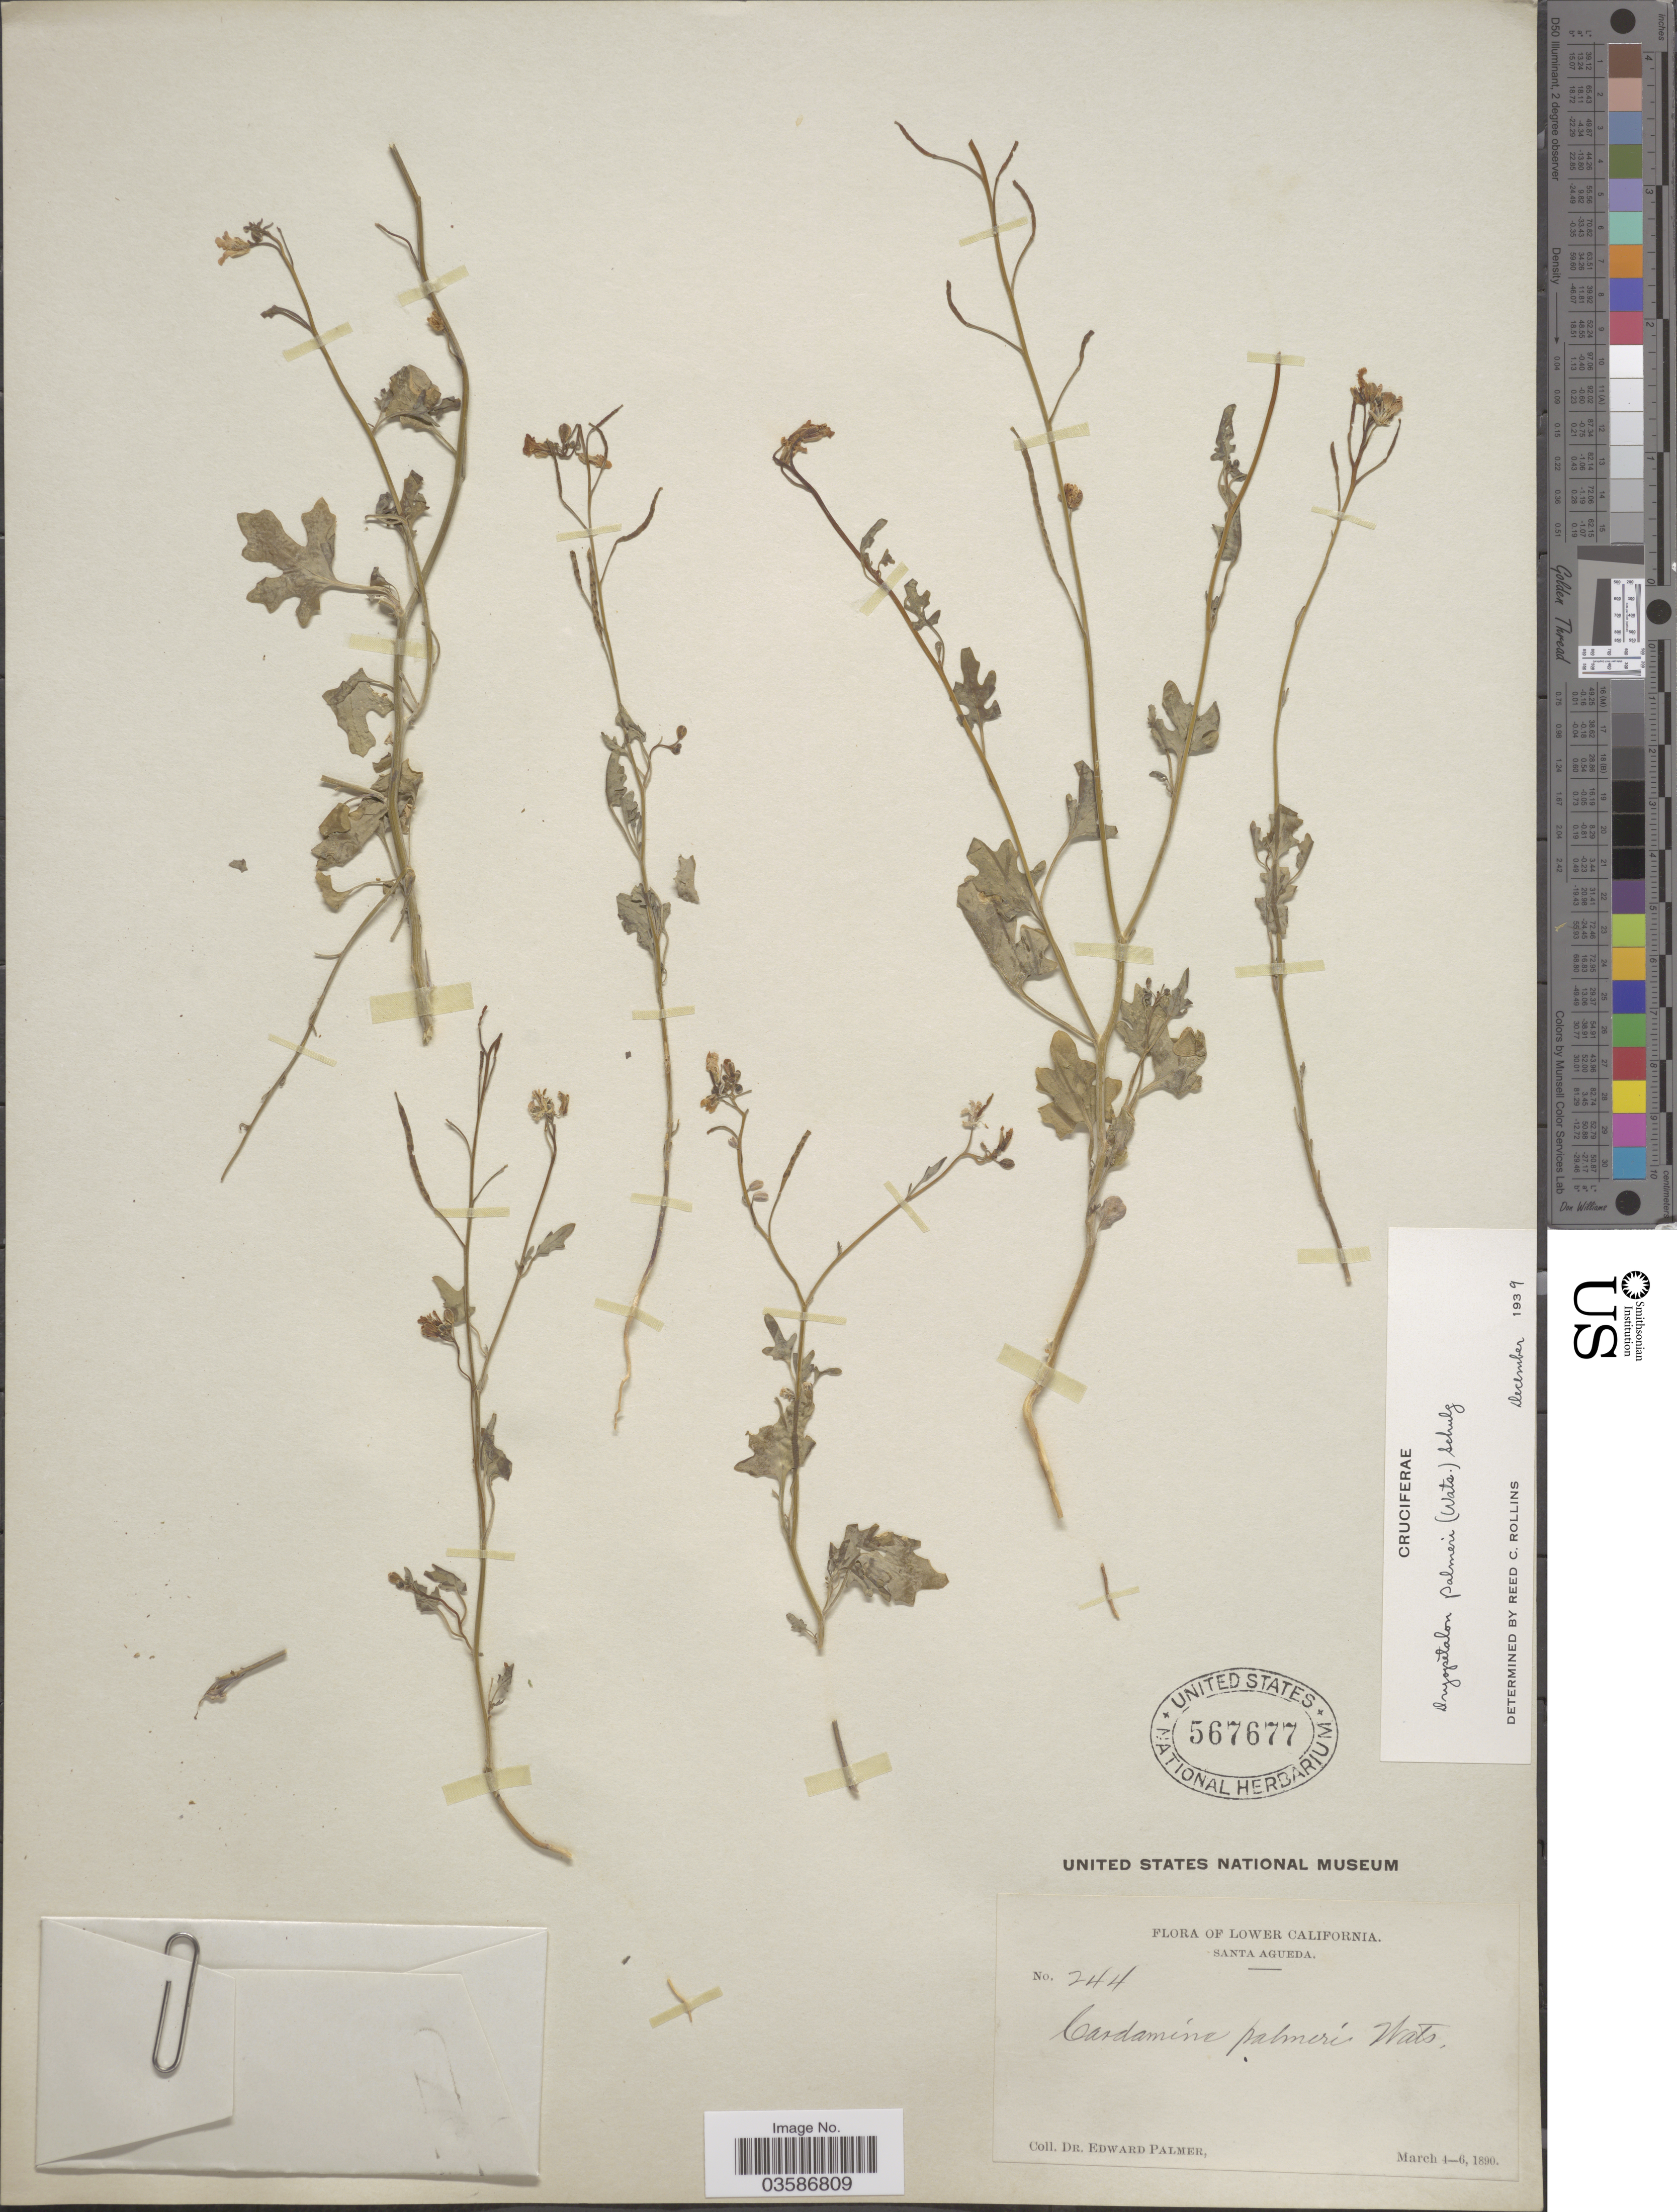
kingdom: Plantae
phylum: Tracheophyta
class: Magnoliopsida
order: Brassicales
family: Brassicaceae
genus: Dryopetalon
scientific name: Dryopetalon palmeri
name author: (S. Watson) O.E. Schulz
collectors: E. Palmer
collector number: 244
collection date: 1890-03-04/1890-03-06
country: Mexico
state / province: Baja California Sur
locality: Lower California. Santa Agueda.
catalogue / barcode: US 567677